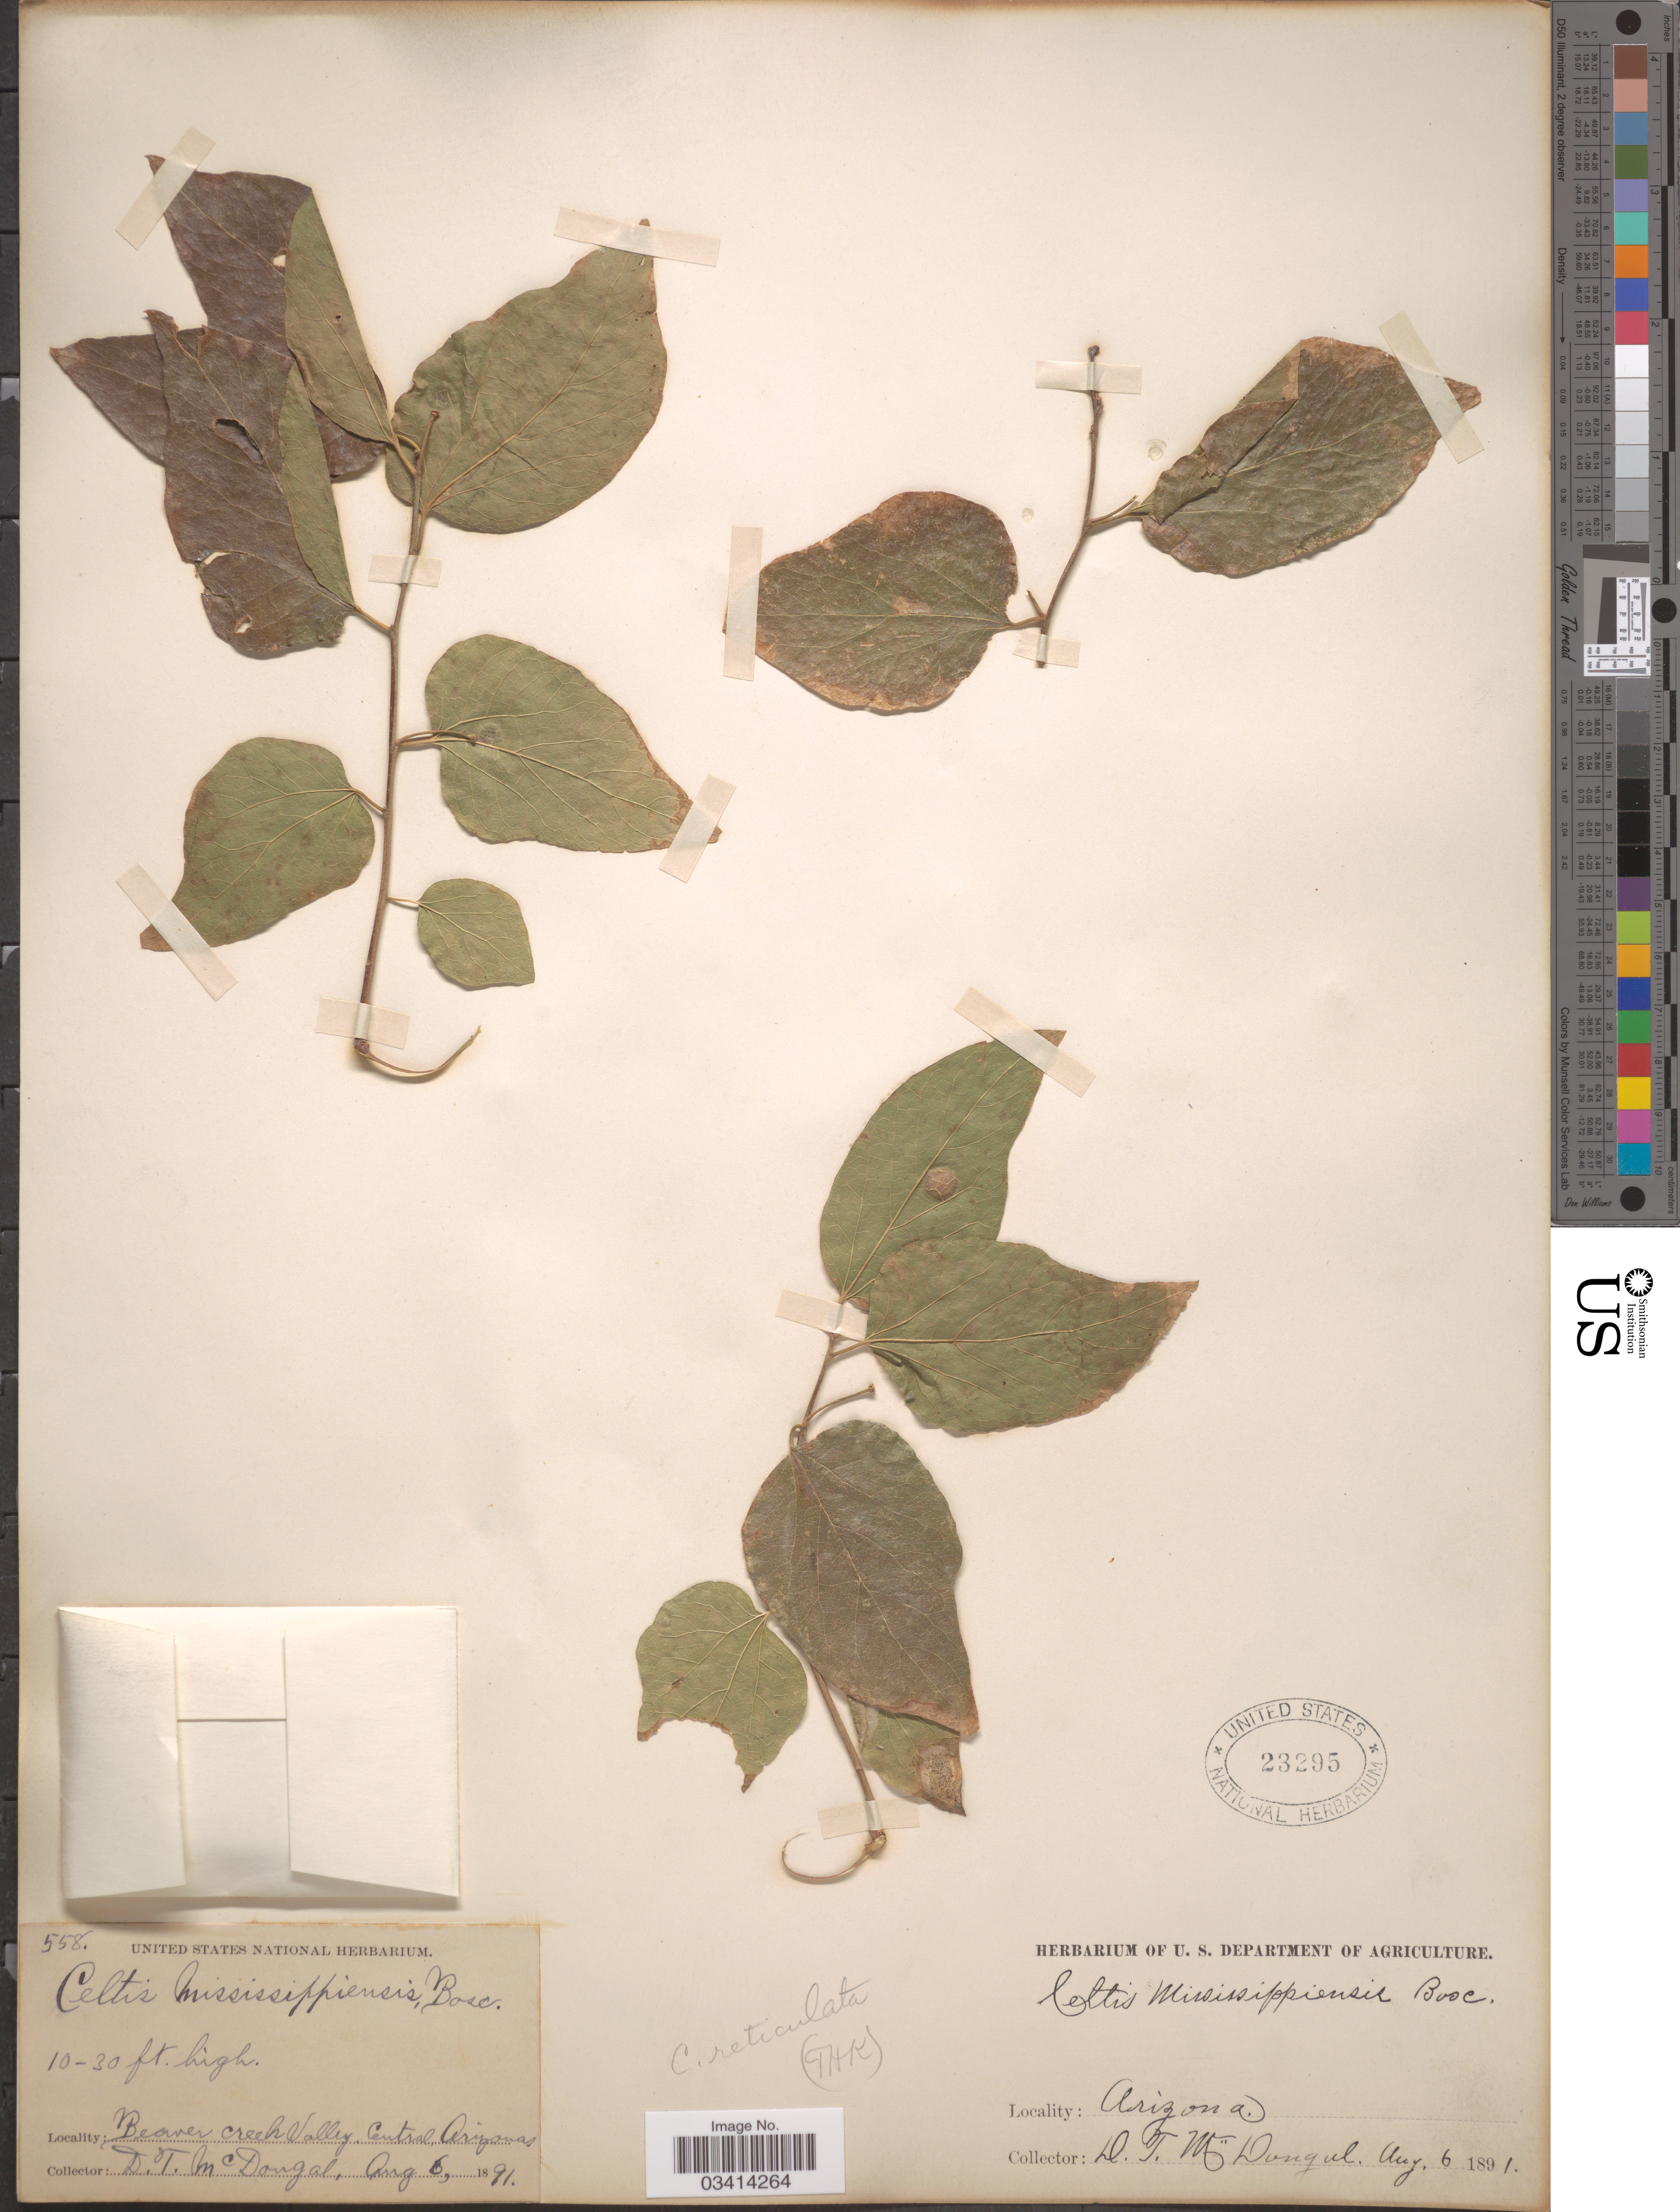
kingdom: Plantae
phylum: Tracheophyta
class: Magnoliopsida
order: Rosales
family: Cannabaceae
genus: Celtis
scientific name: Celtis reticulata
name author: Torr.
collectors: D. McDougal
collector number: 558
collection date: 1891-08-06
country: United States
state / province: Arizona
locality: Beaver creek Valley. Central Arizona.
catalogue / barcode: US 23295